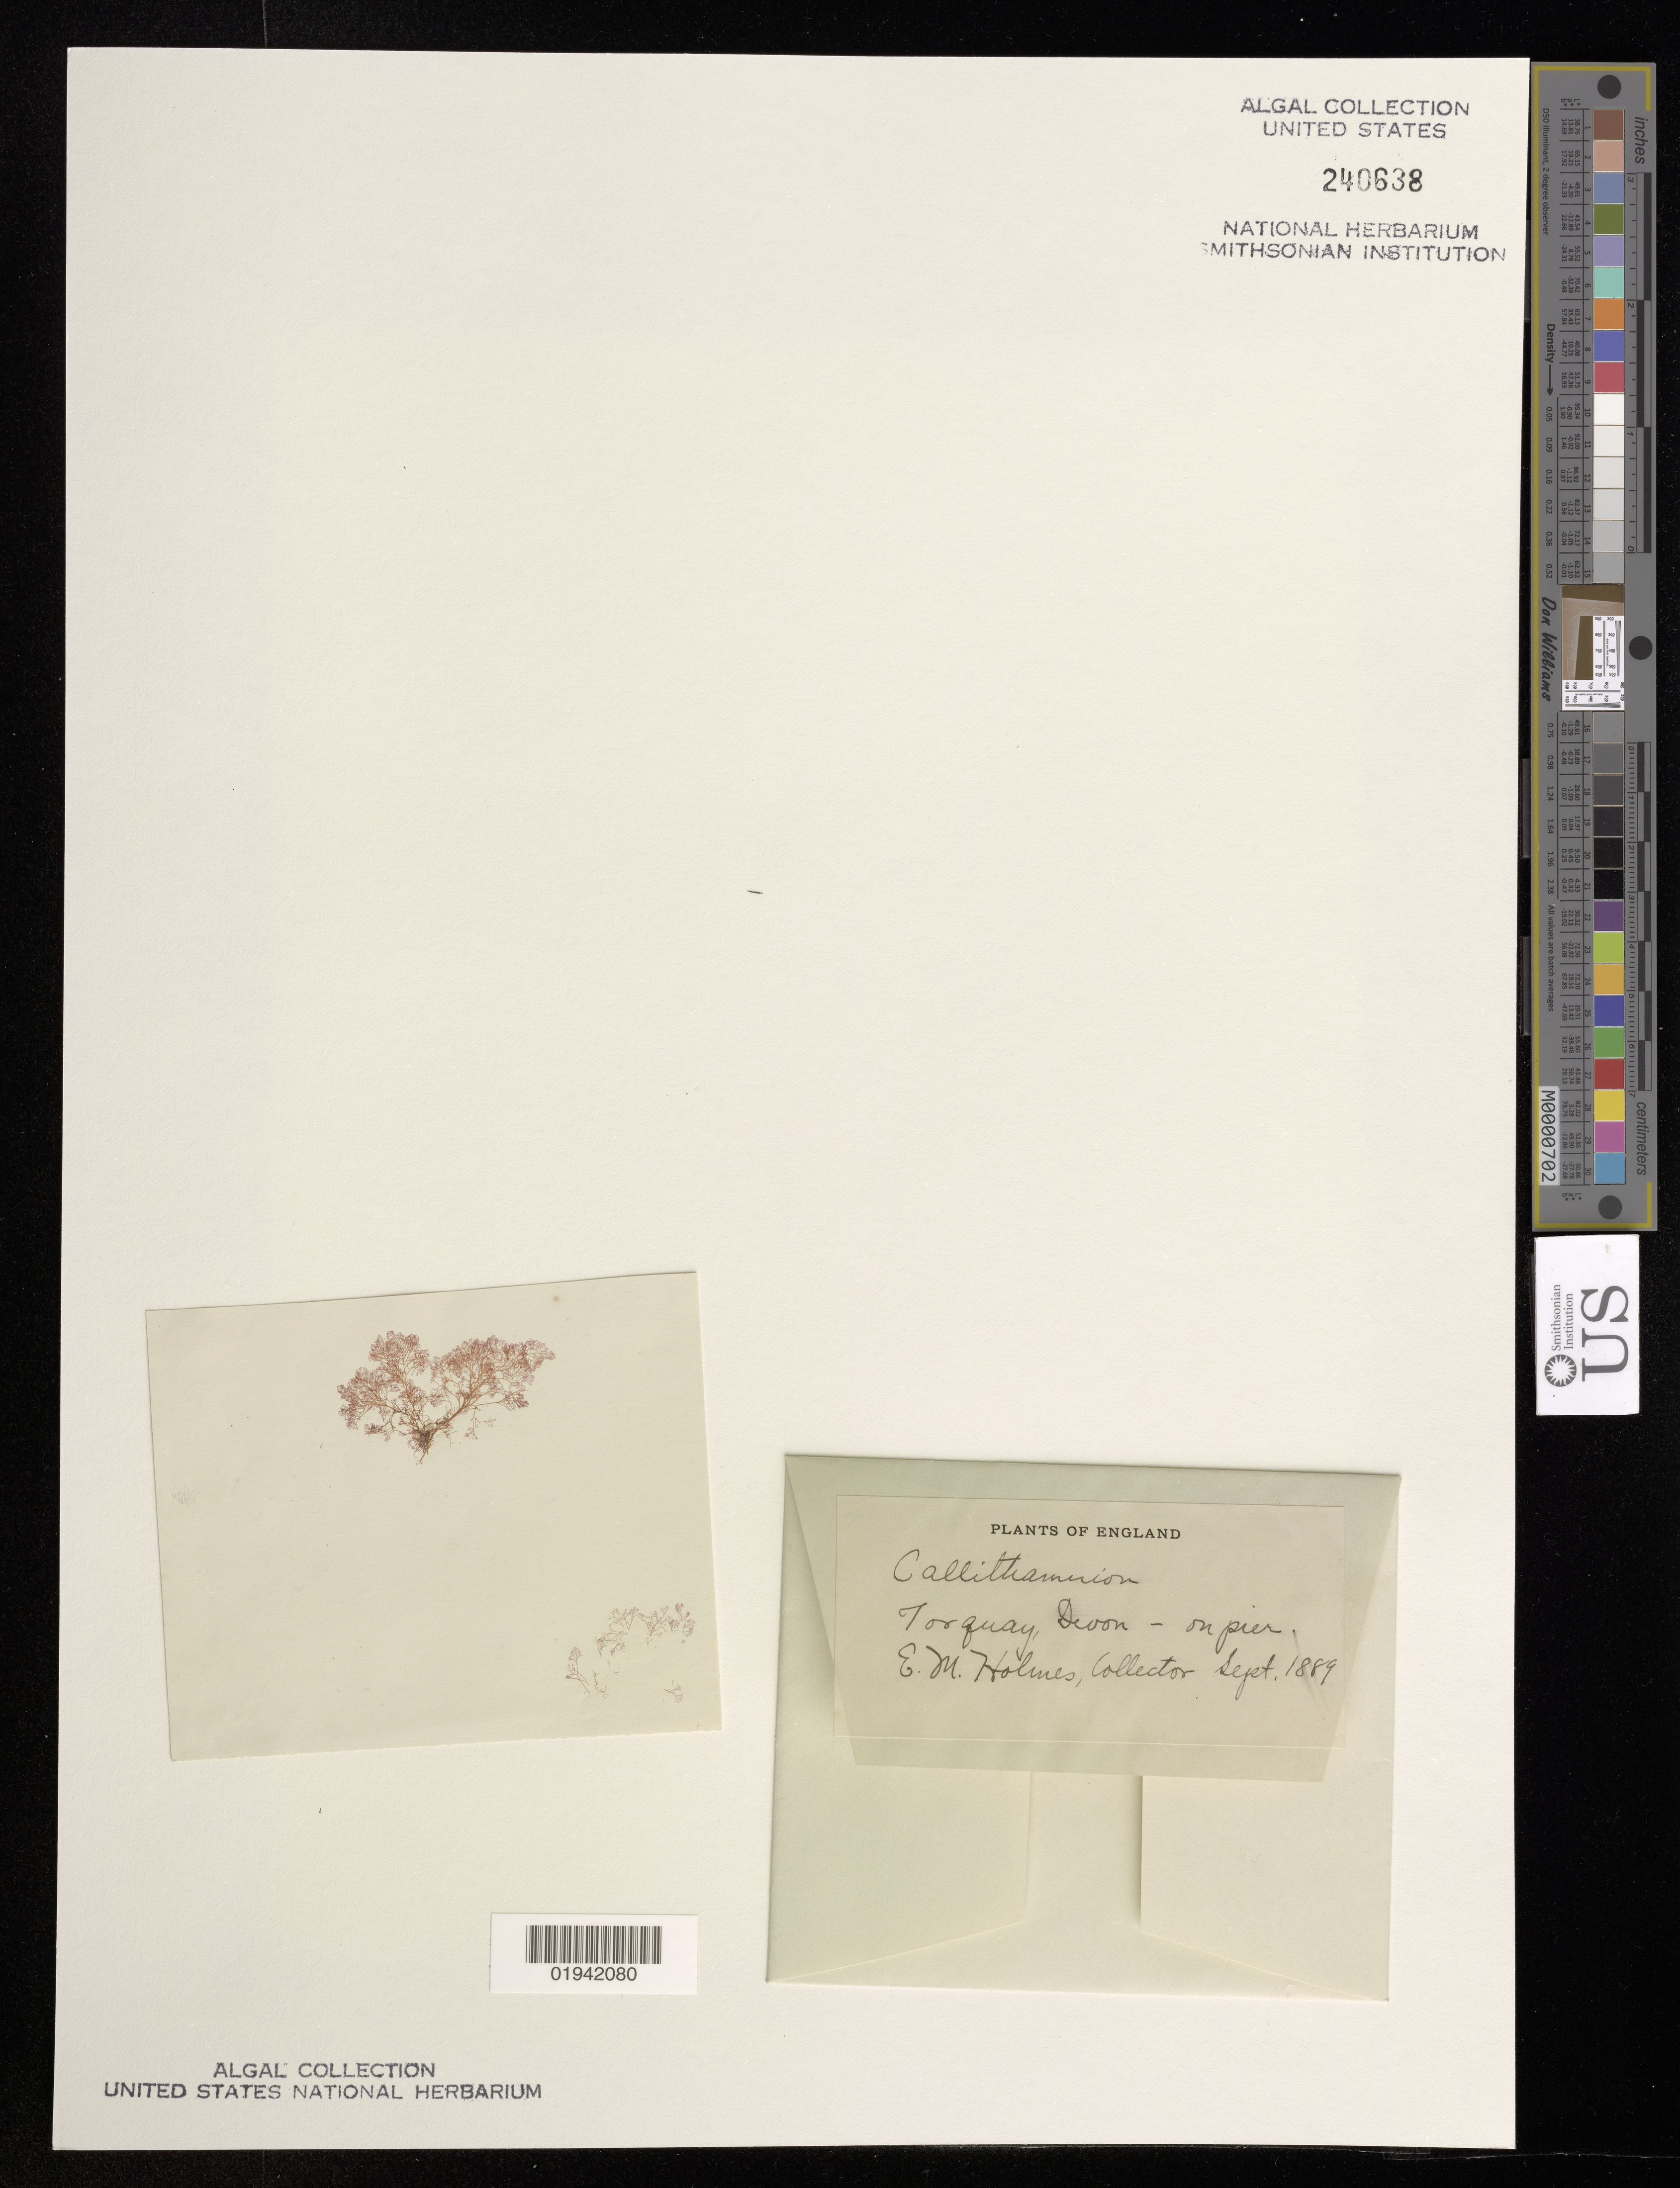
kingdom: Plantae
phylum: Rhodophyta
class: Florideophyceae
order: Ceramiales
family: Callithamniaceae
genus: Callithamnion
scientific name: Callithamnion sp.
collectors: E. Holmes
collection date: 1889-09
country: United Kingdom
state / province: England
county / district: Devon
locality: Torquay, Devon.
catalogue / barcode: US 240638